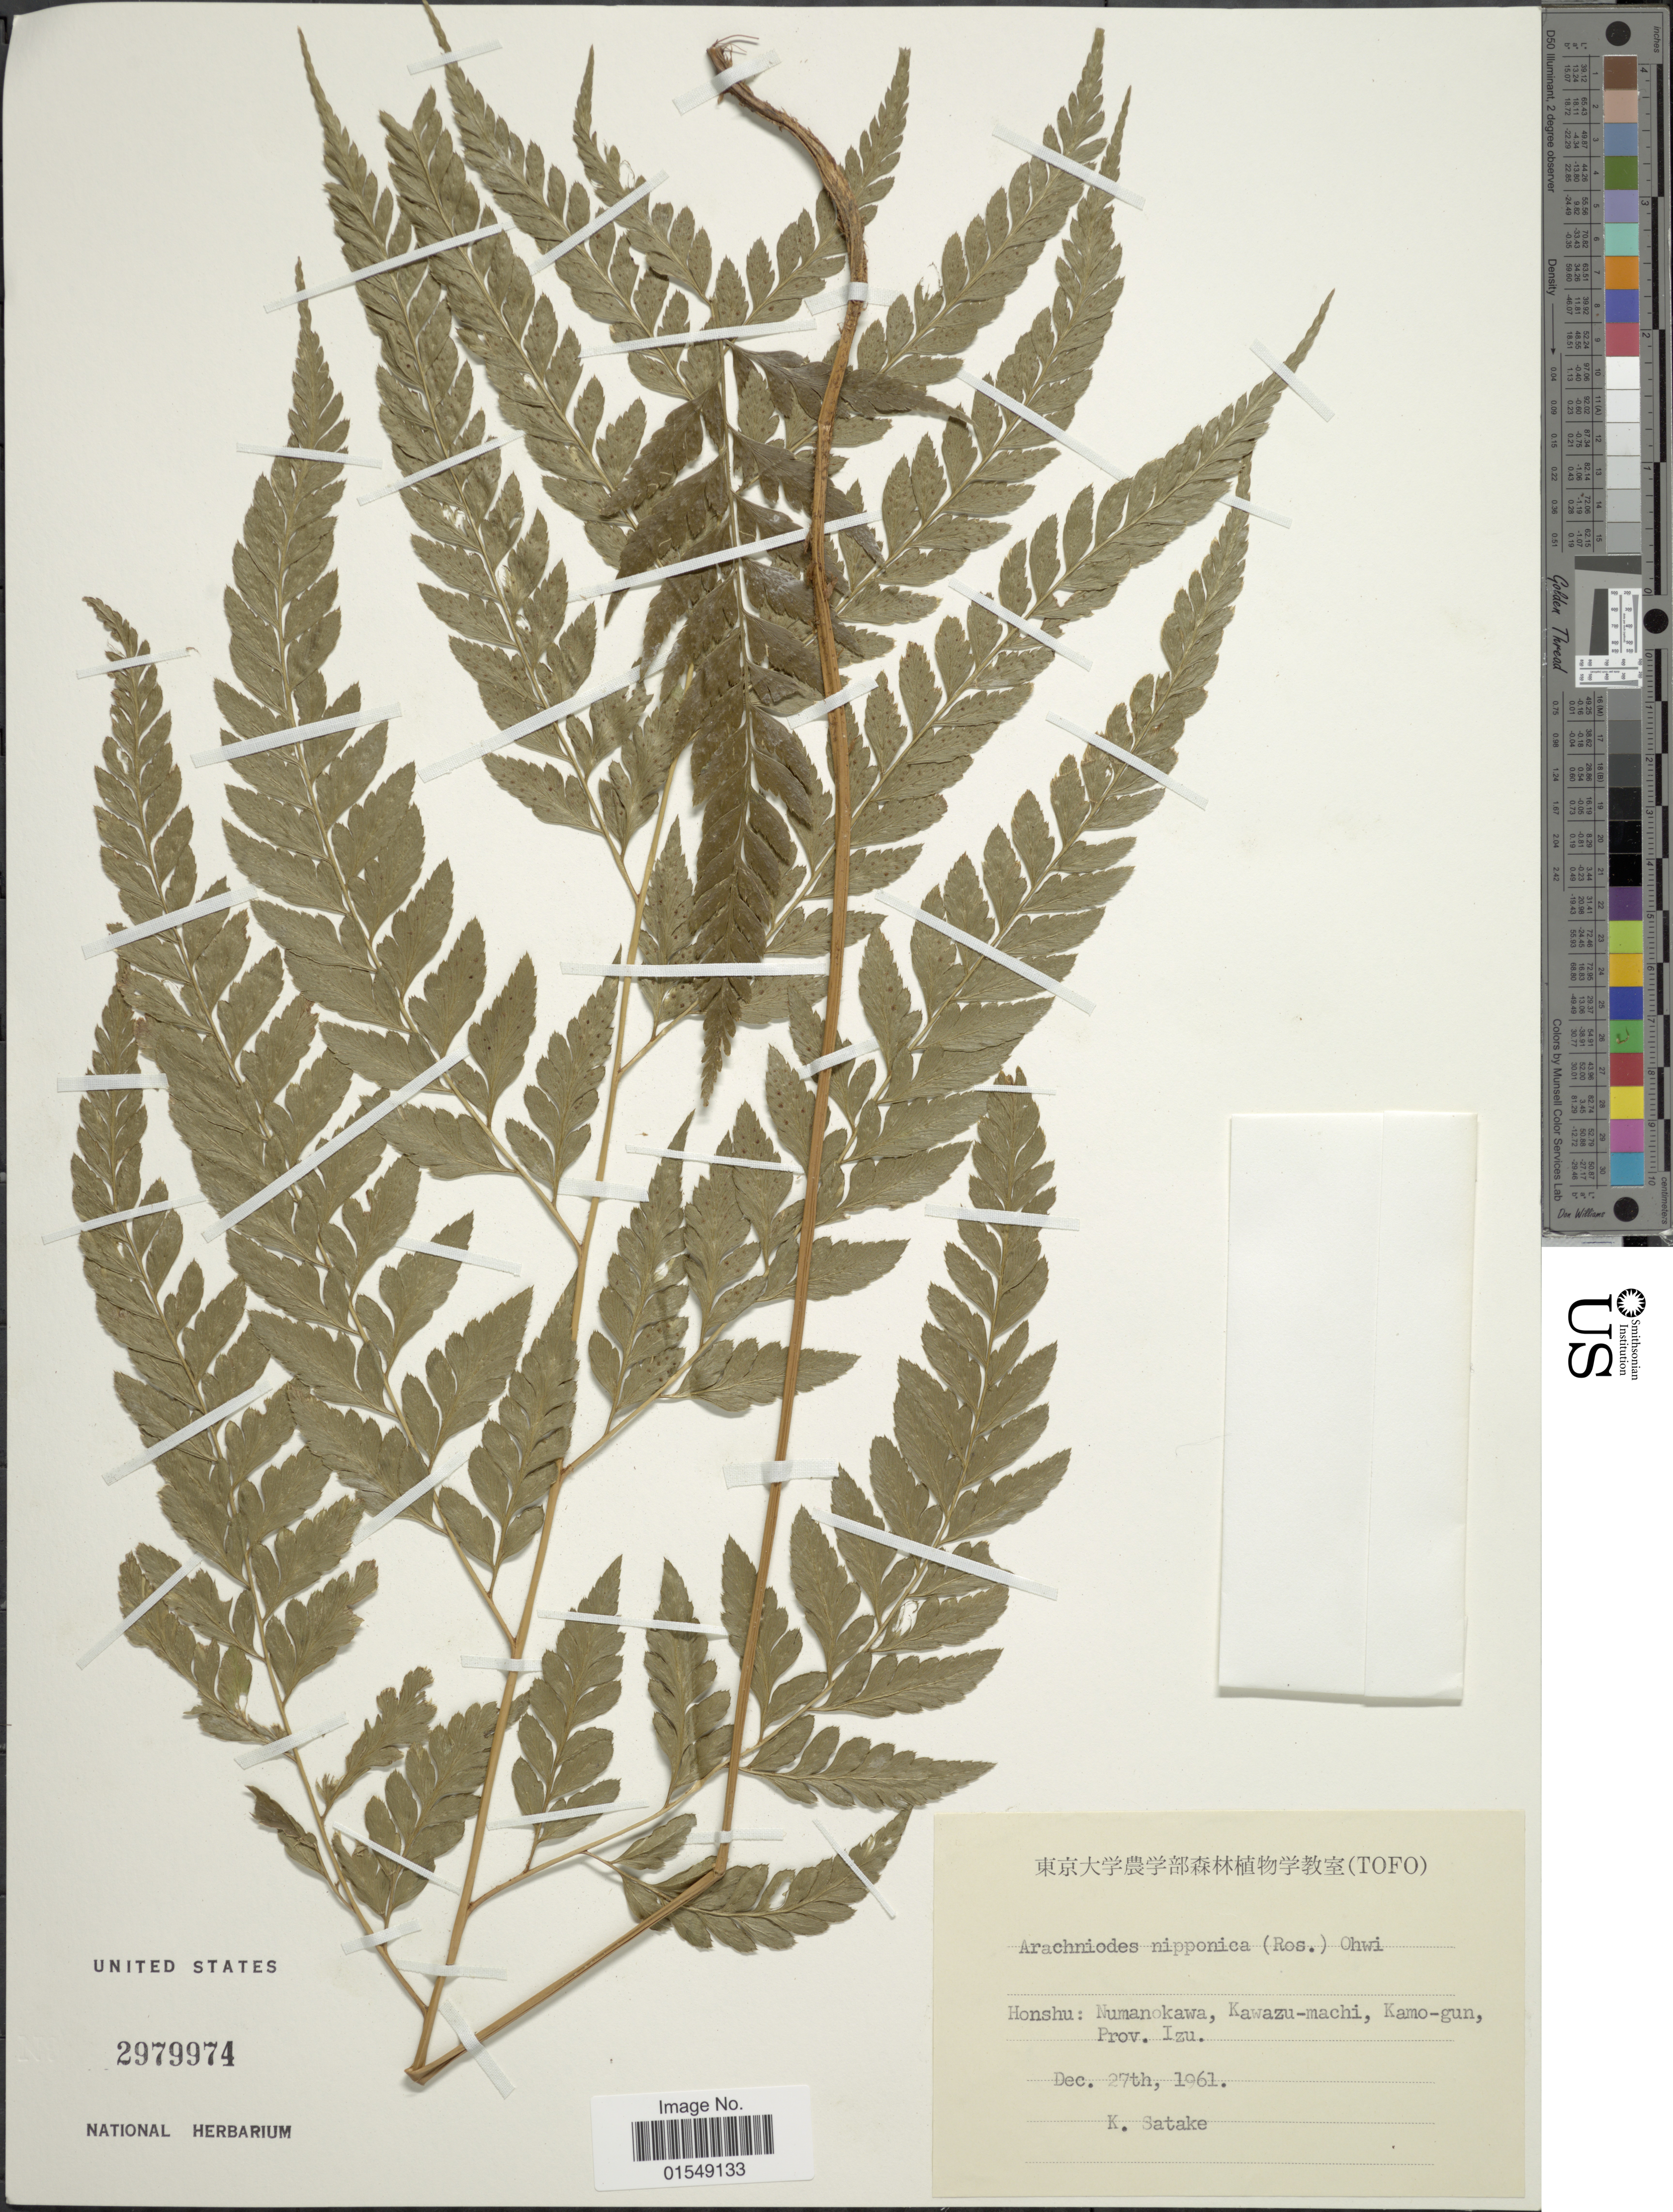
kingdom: Plantae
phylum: Tracheophyta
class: Polypodiopsida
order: Polypodiales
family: Dryopteridaceae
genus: Arachniodes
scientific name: Arachniodes nipponica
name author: (Rosenst.) Ohwi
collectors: Y. Satake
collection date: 1961-12-27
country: Japan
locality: Honshu: Numanokawa, Kawazu-machi, Kamo-gun, Prov. Izu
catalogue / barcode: US 2979974